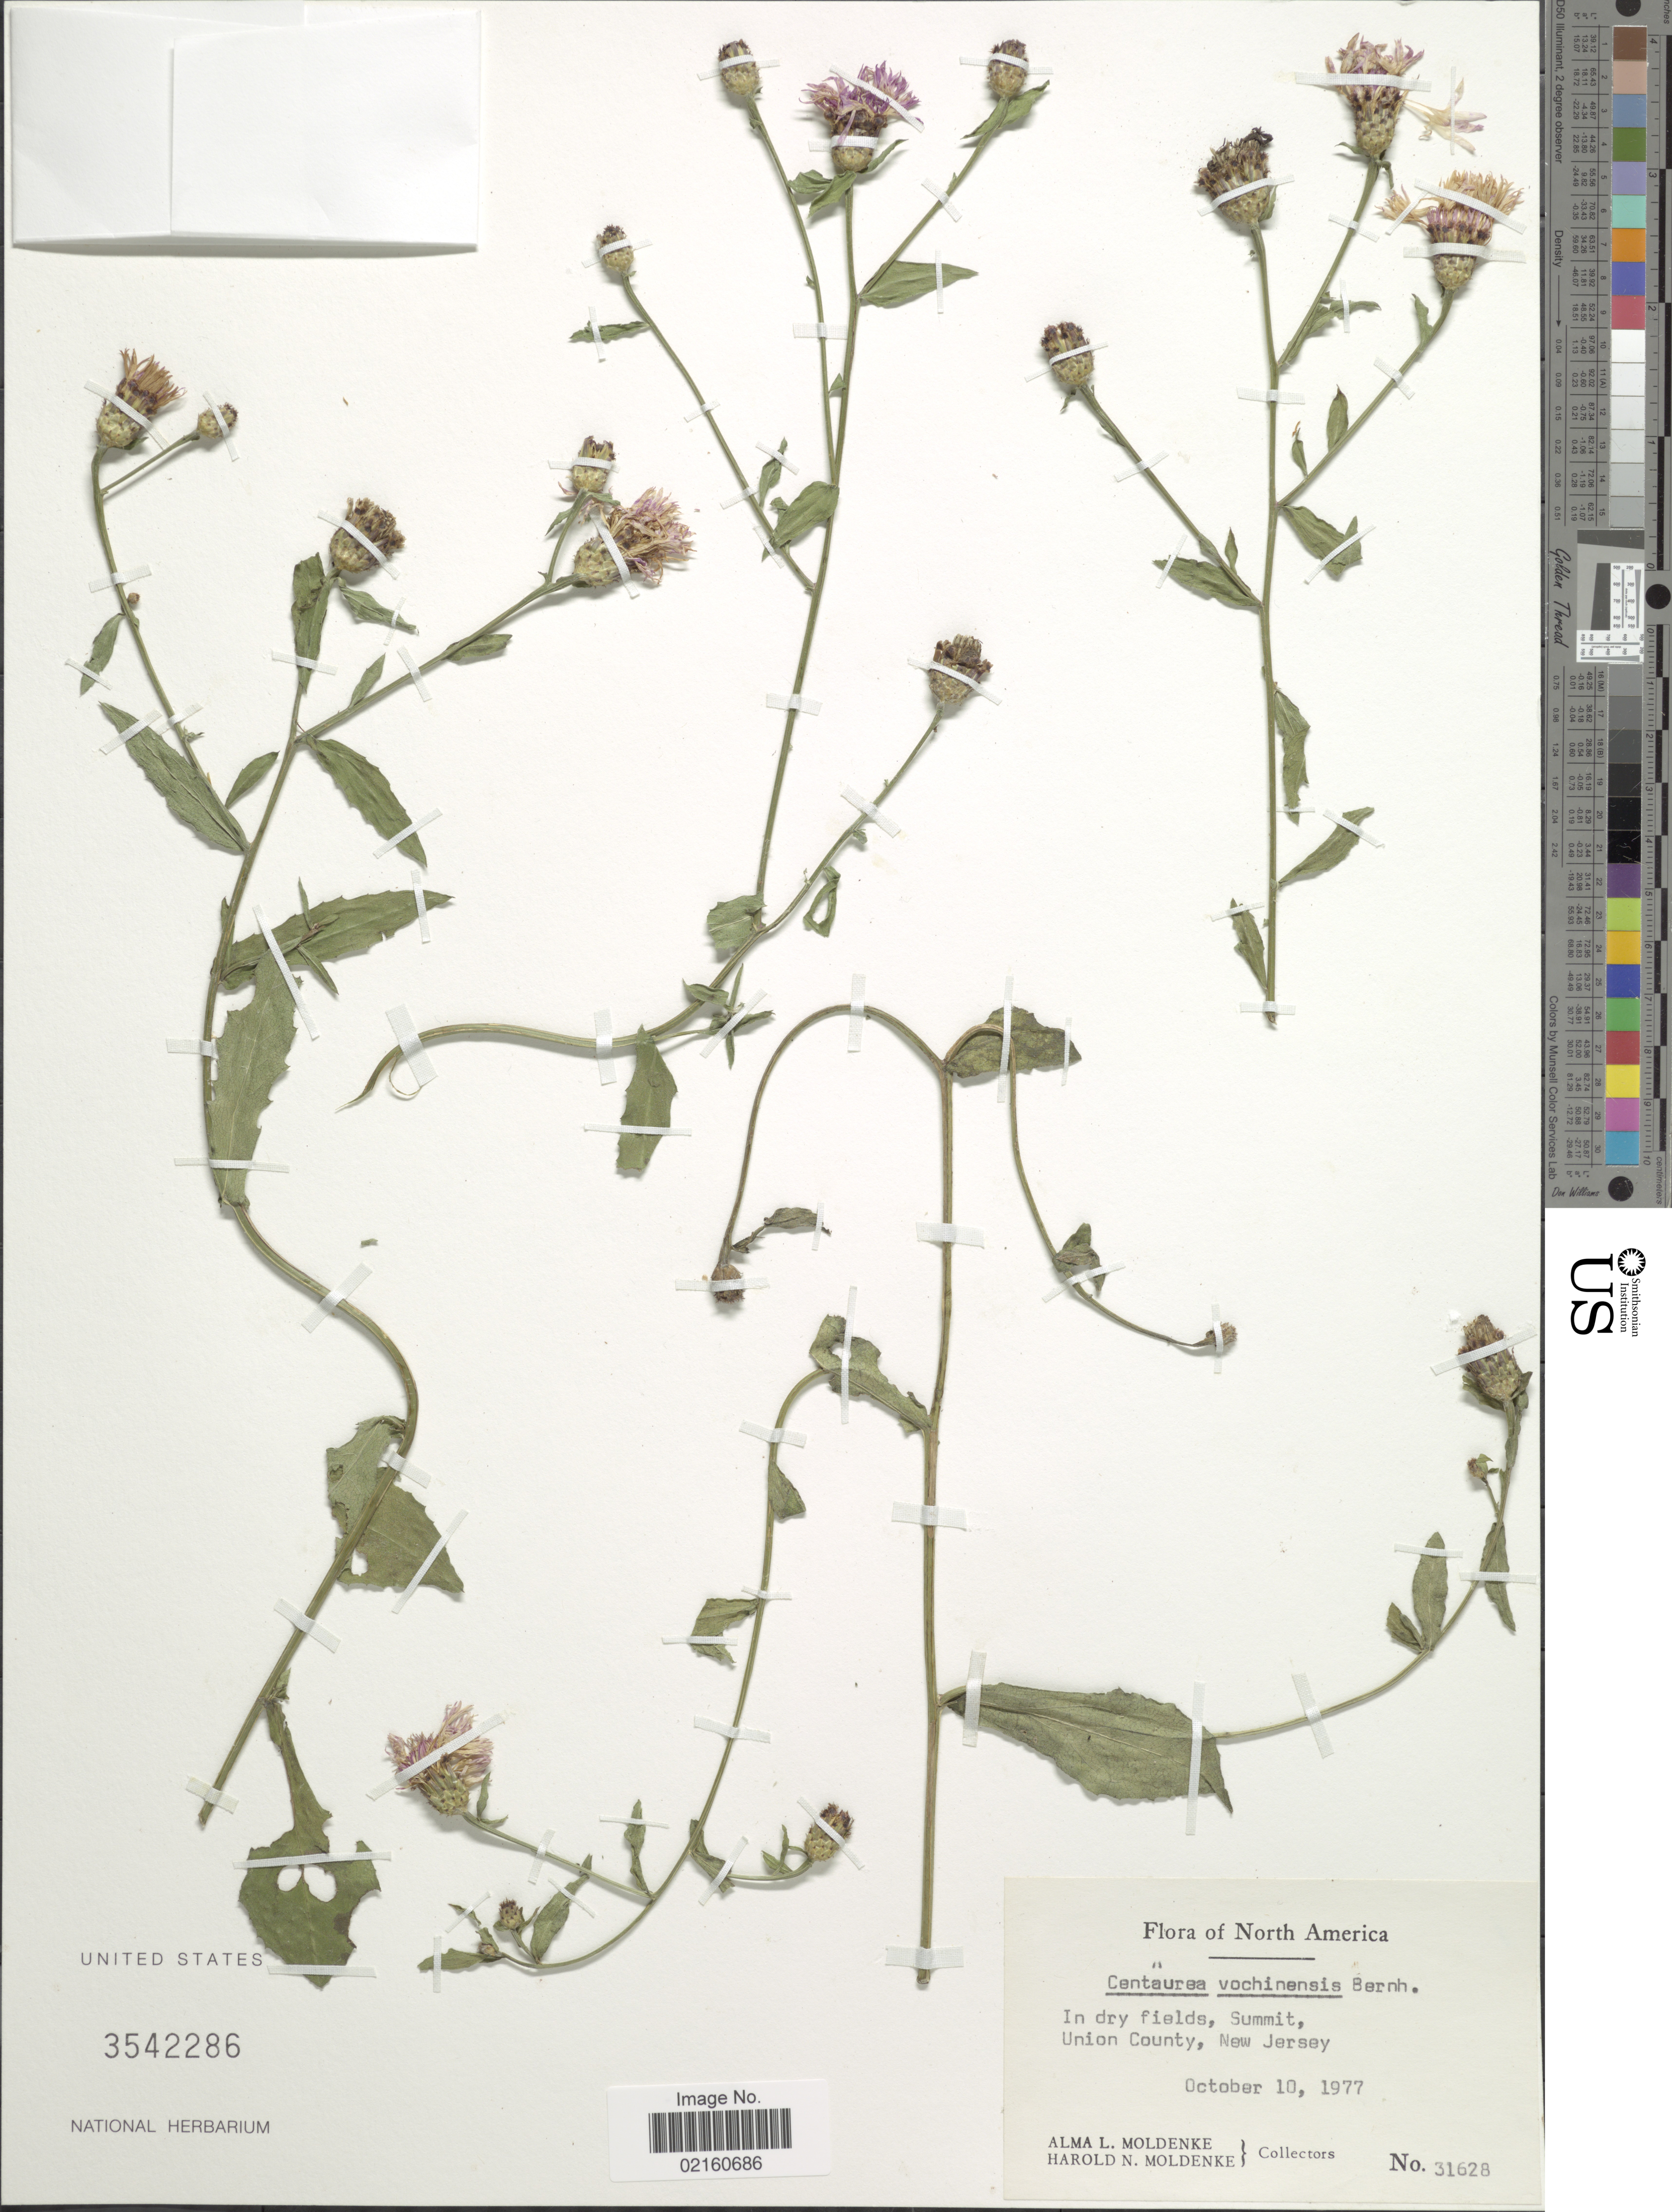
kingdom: Plantae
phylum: Tracheophyta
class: Magnoliopsida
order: Asterales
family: Asteraceae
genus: Centaurea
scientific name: Centaurea nigrescens subsp. vochinensis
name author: (Bernh. ex Rchb.) Nyman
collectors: A. L. Moldenke & H. N. Moldenke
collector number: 31628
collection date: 1977-10-10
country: United States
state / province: New Jersey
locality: North America, Union County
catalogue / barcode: US 3542286